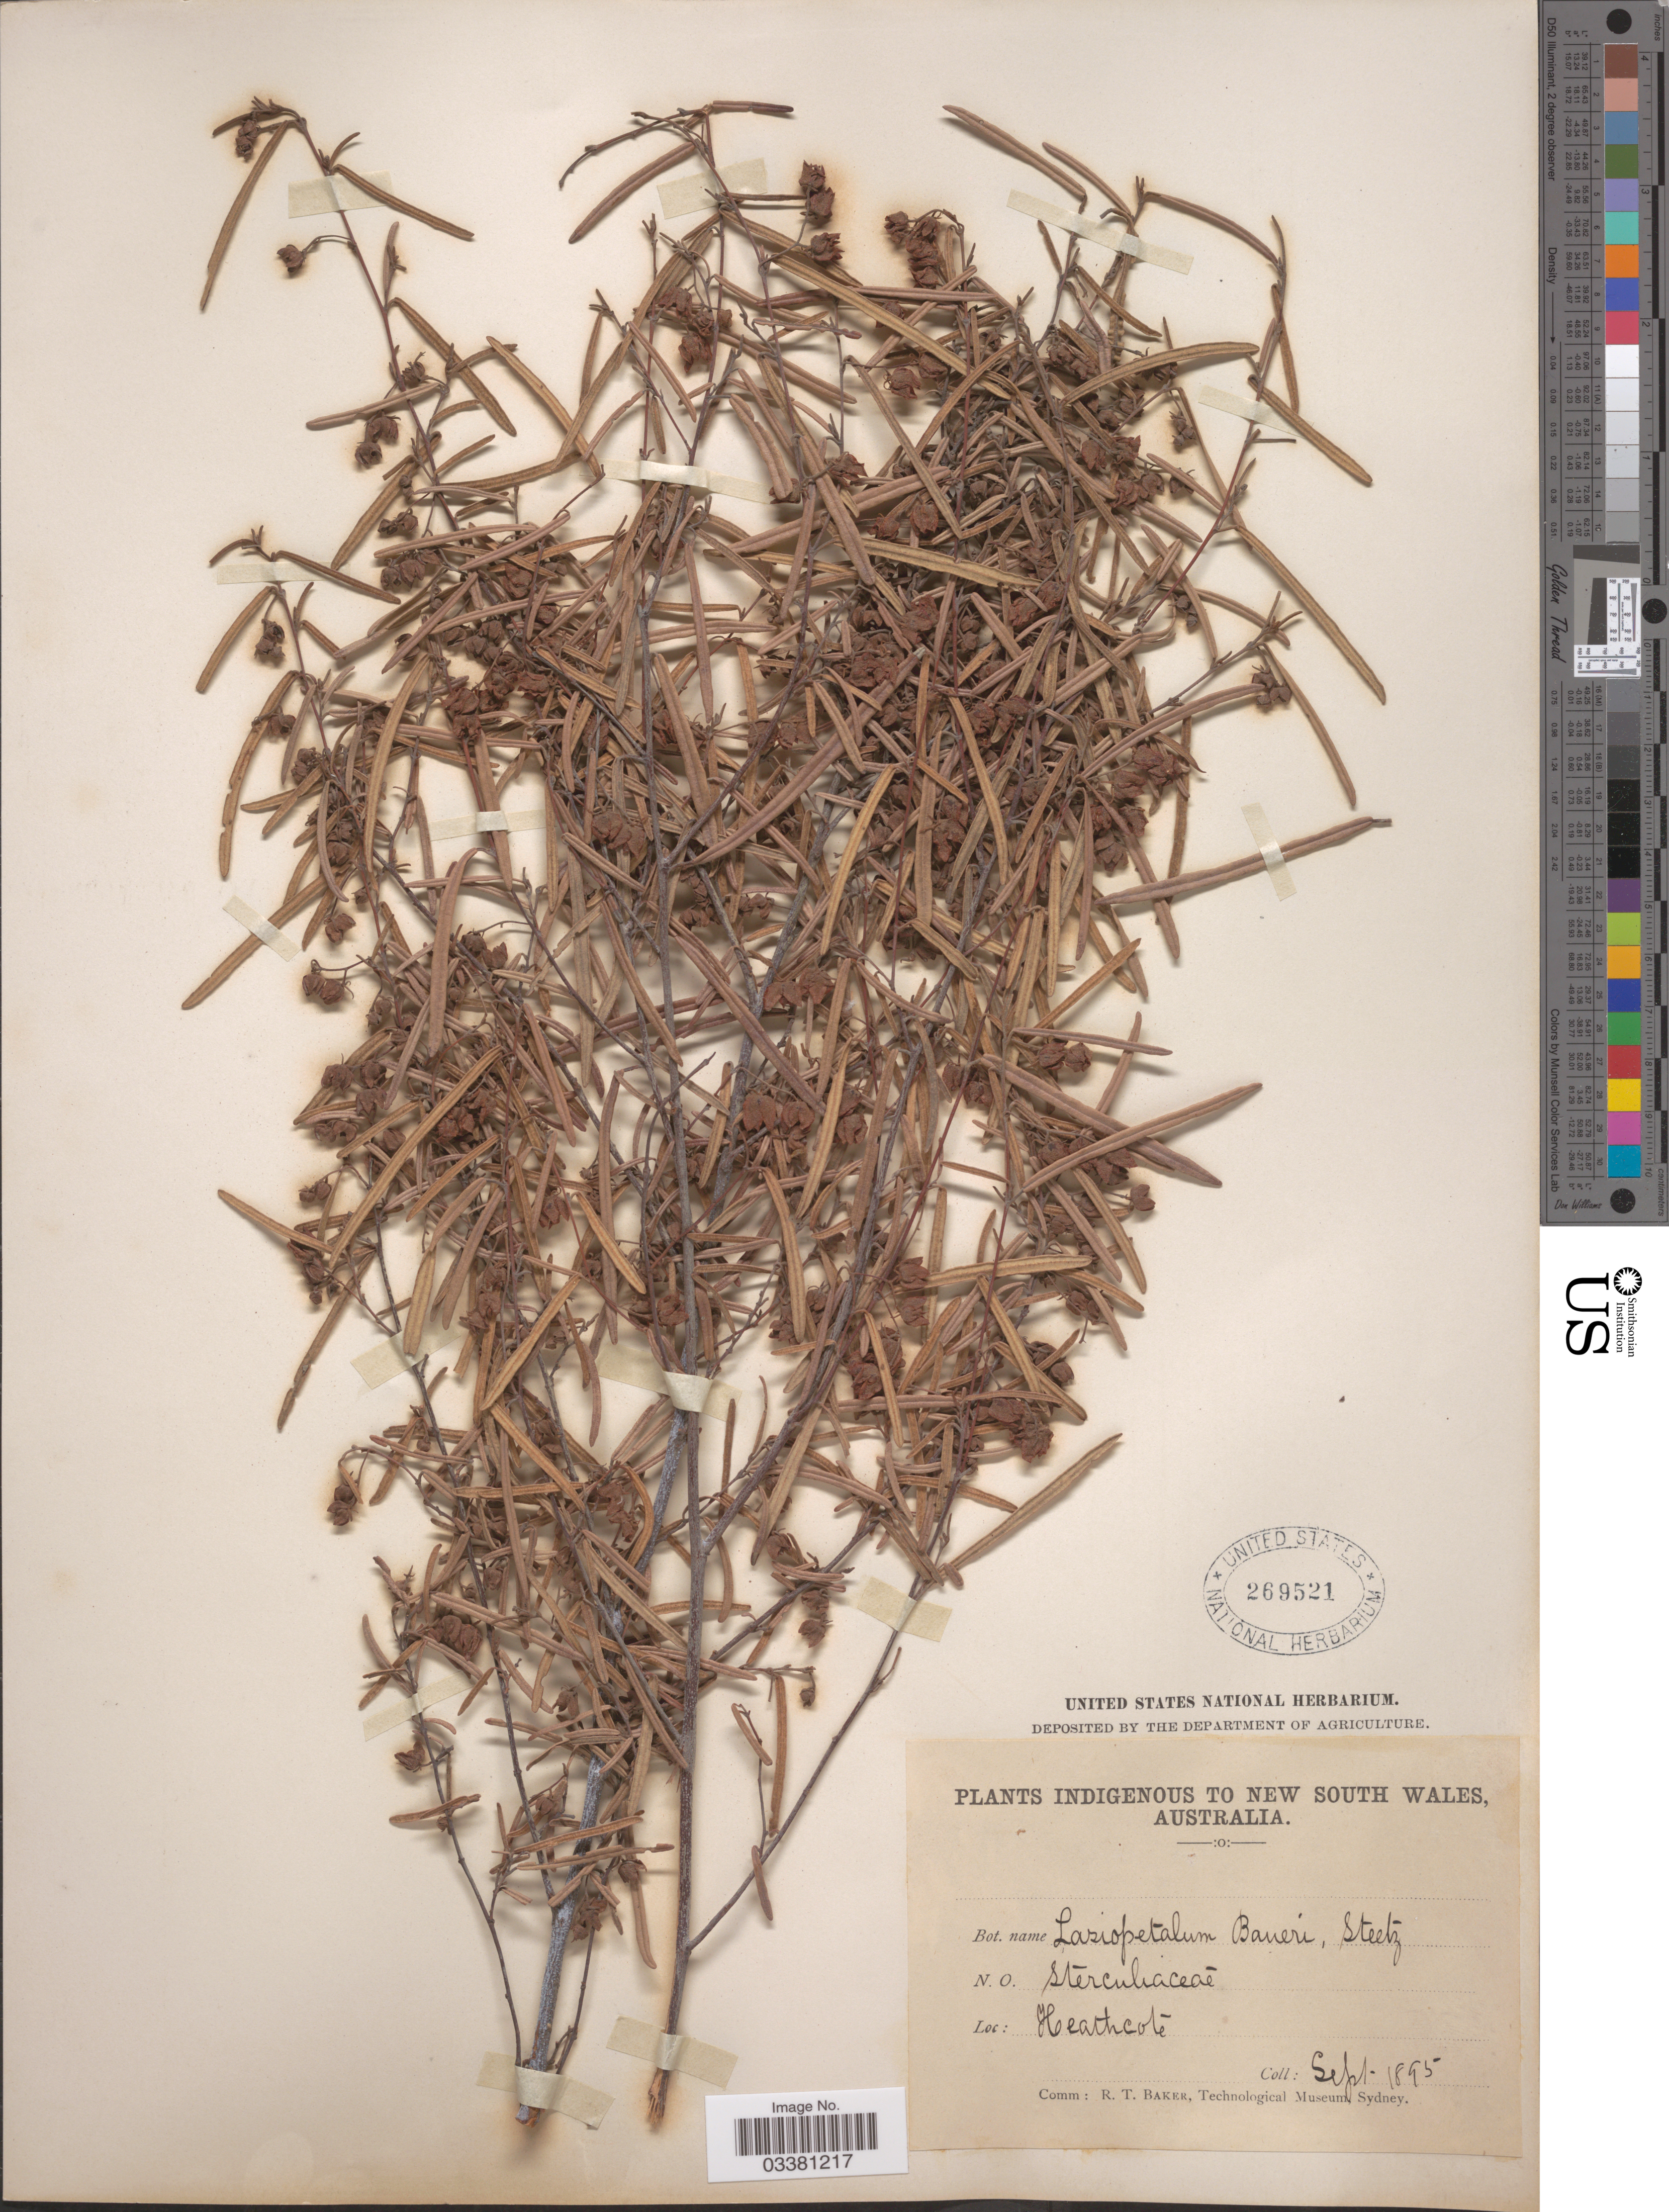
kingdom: Plantae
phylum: Tracheophyta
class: Magnoliopsida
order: Malvales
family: Malvaceae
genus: Lasiopetalum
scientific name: Lasiopetalum baueri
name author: Steetz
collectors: ex herb. United States National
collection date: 1895-09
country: Australia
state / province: New South Wales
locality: Heathcote.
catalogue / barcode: US 269521